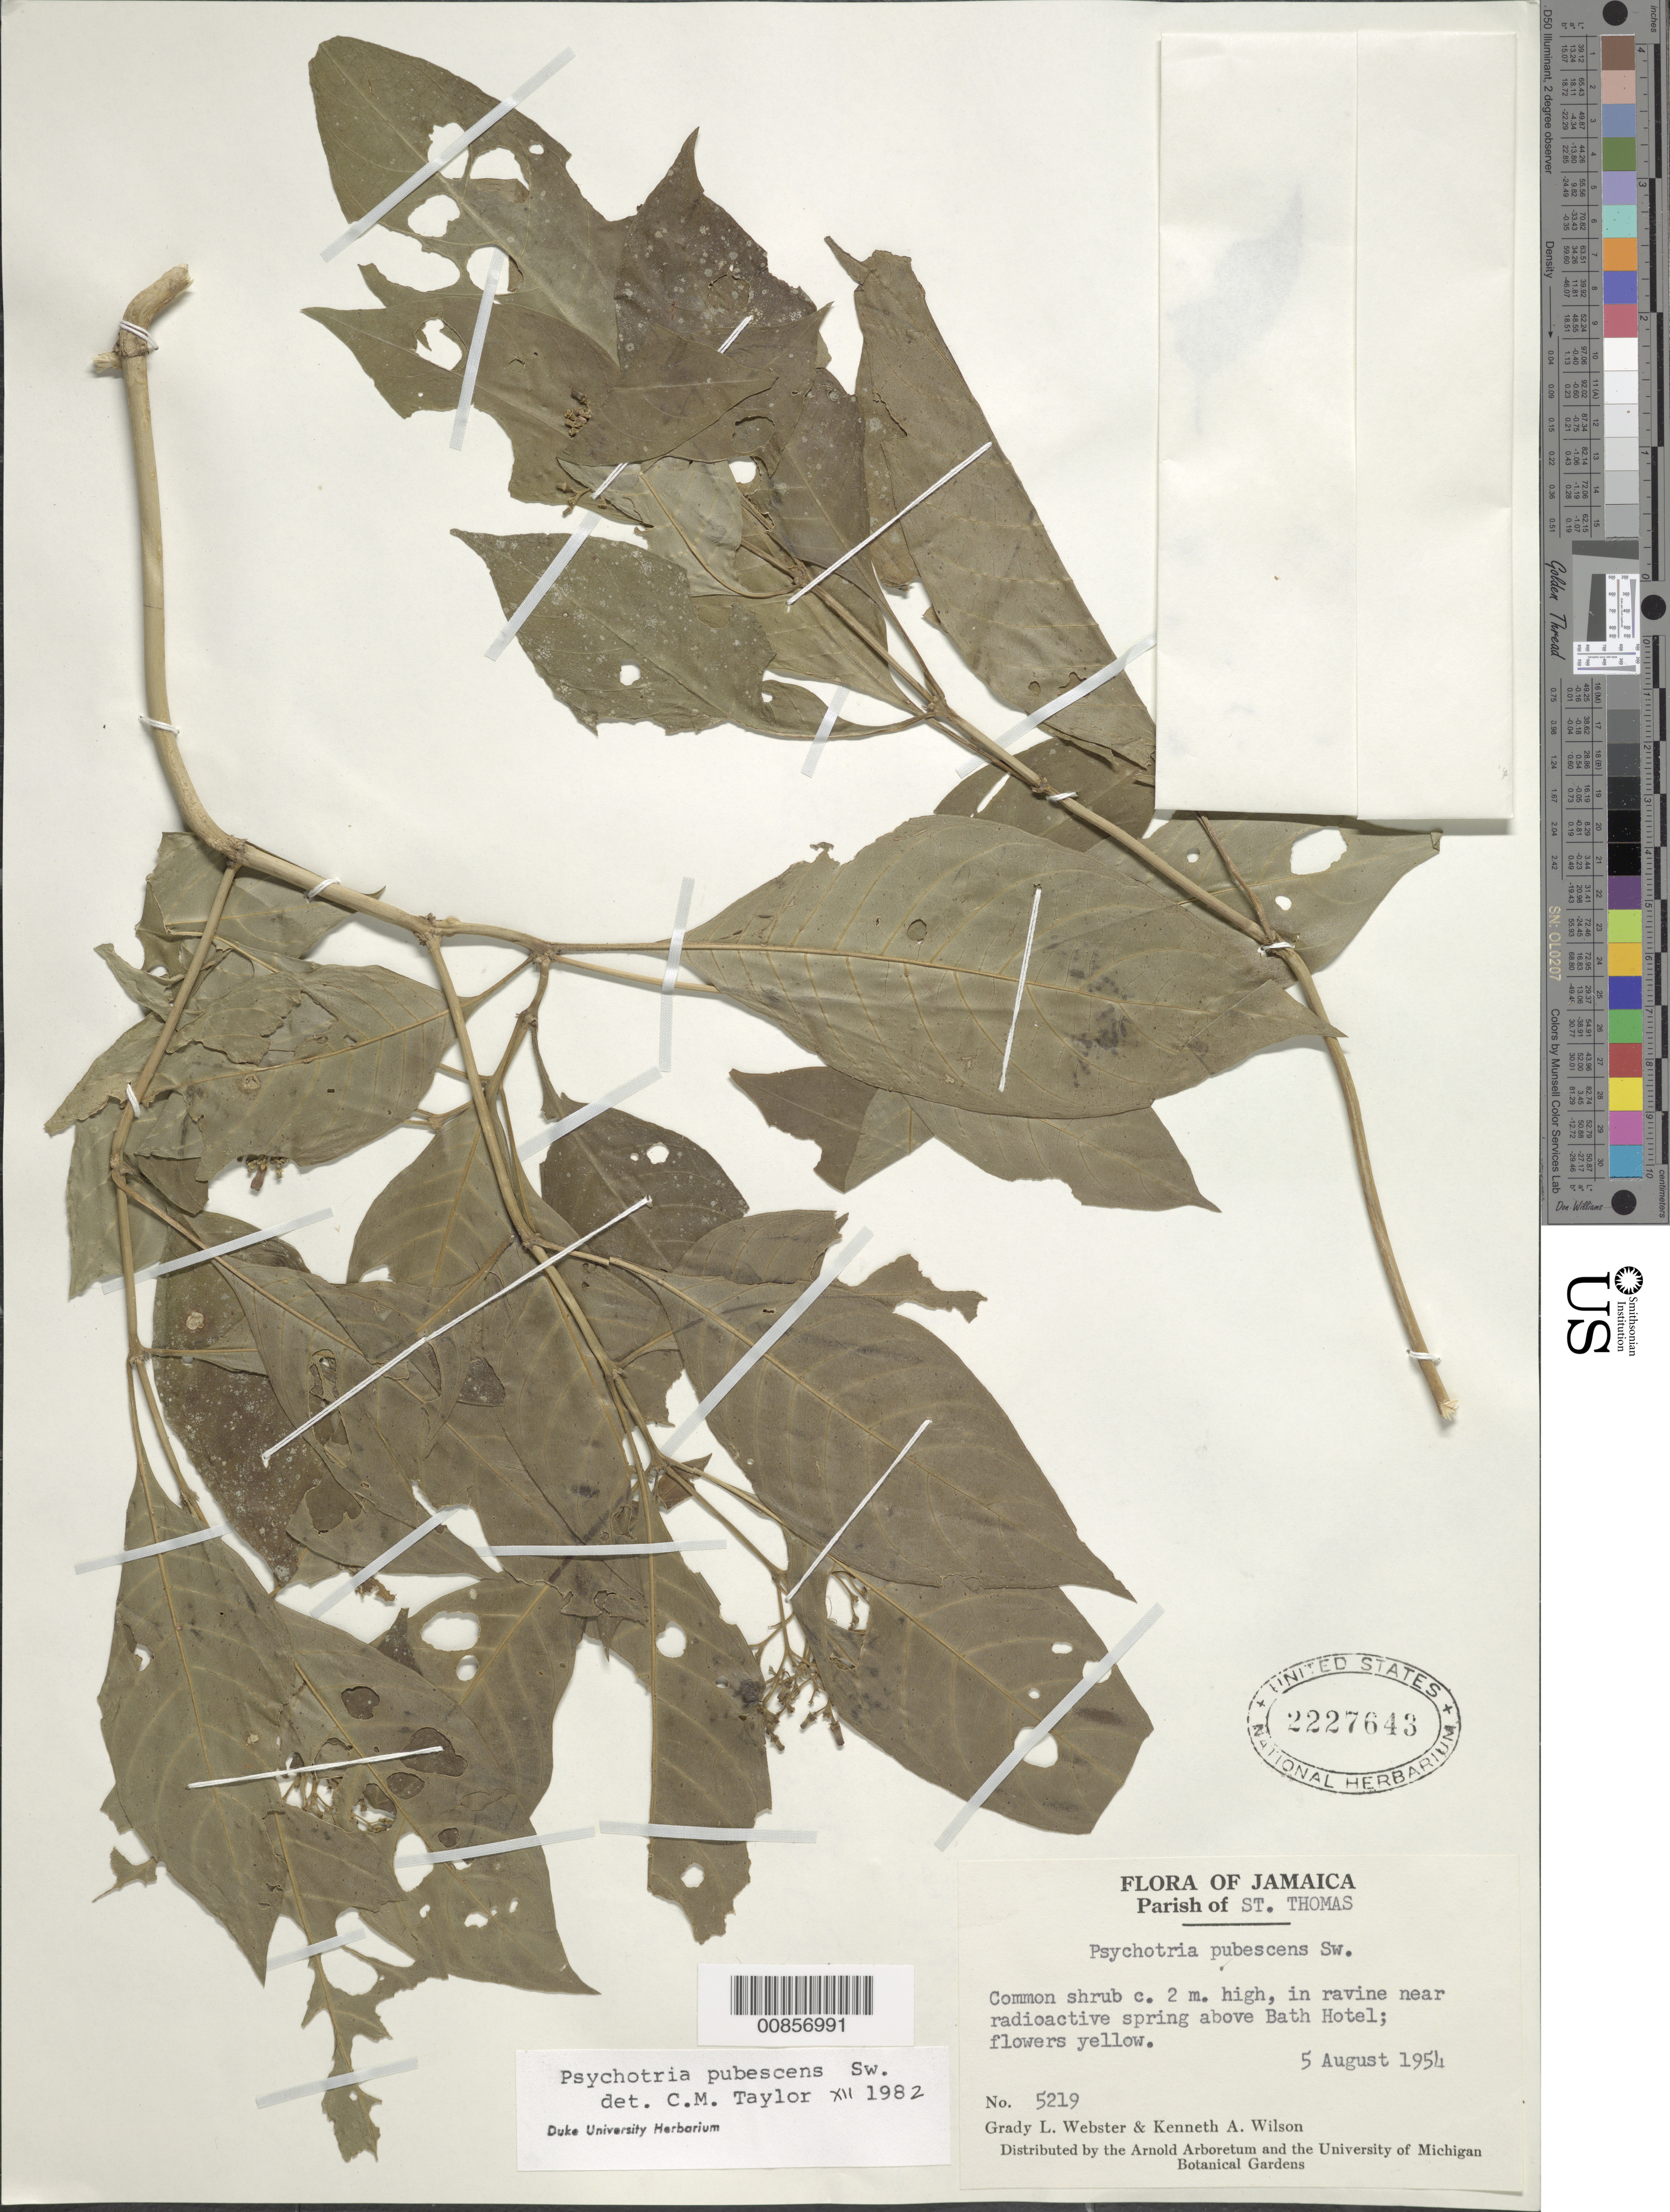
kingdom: Plantae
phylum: Tracheophyta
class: Magnoliopsida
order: Gentianales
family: Rubiaceae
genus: Psychotria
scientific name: Psychotria pubescens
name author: Sw.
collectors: G. L. Webster & K. A. Wilson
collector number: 5219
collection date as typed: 05 Aug 1954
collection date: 1954-08-05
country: Jamaica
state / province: Saint Thomas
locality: Near spring above Bath Hotel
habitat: In ravine near radioactive spring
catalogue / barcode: US 2227643